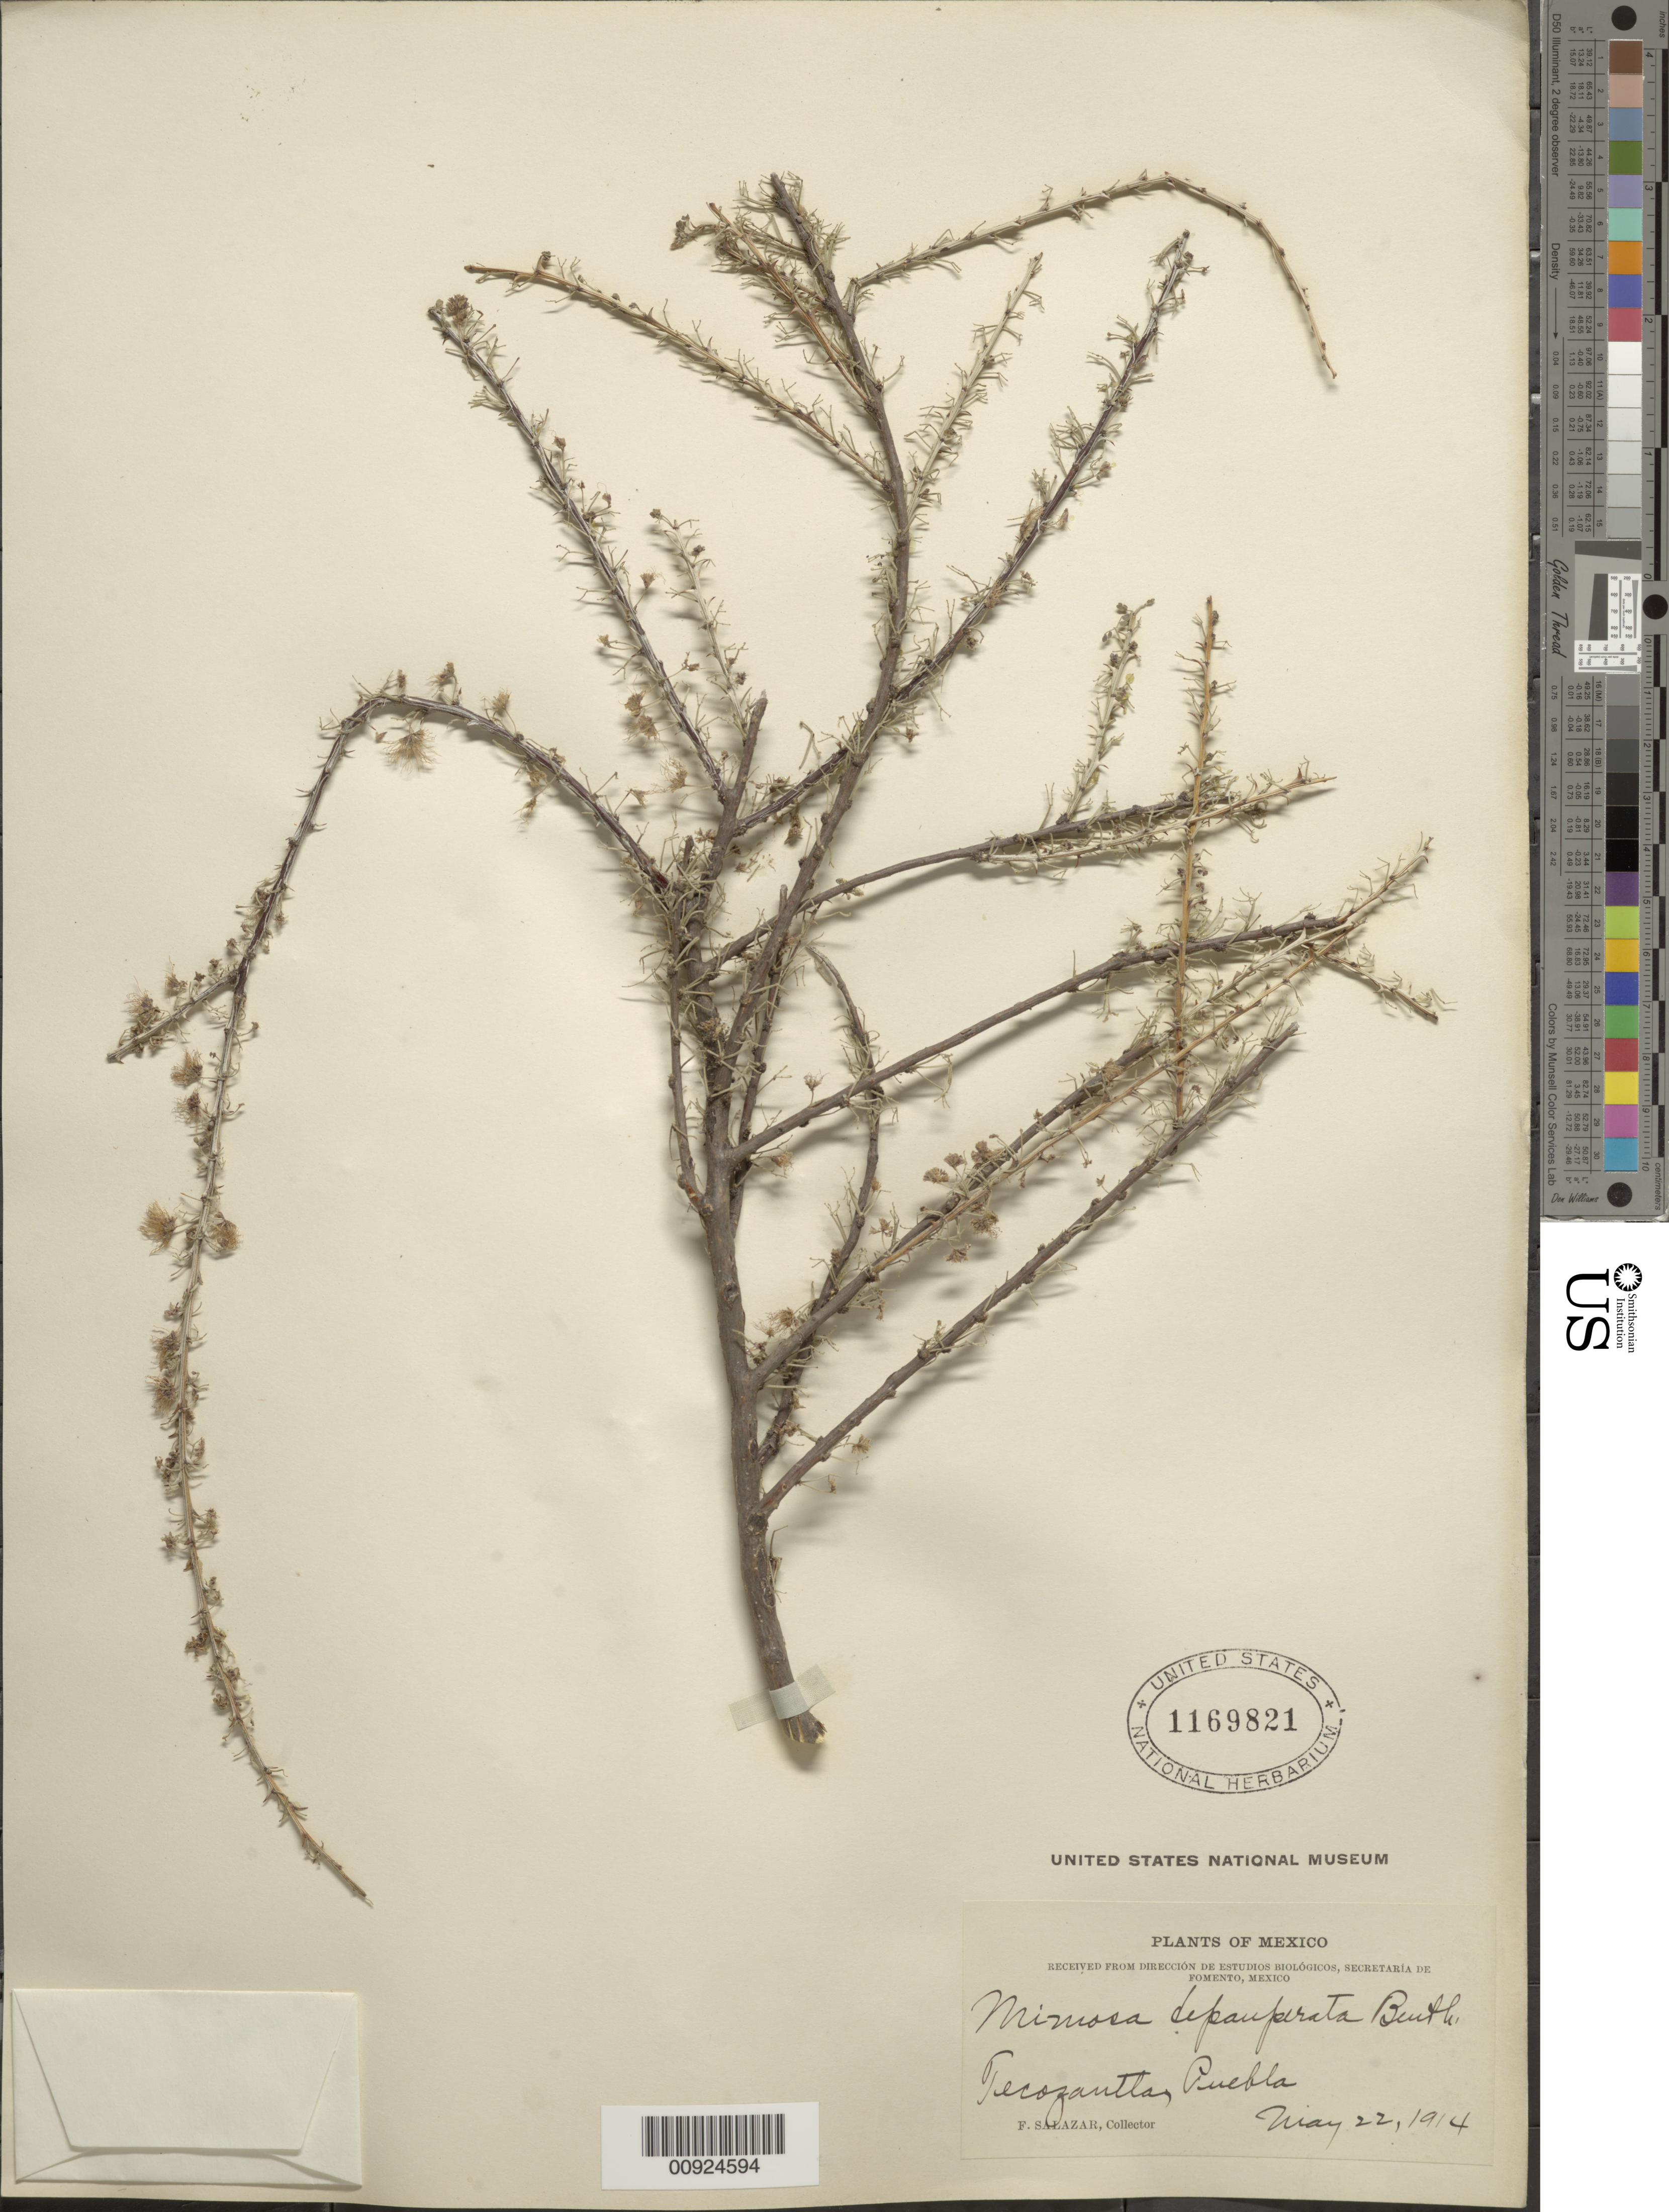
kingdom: Plantae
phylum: Tracheophyta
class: Magnoliopsida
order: Fabales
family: Fabaceae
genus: Mimosa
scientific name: Mimosa depauperata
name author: Benth.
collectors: F. Salazar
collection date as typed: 22 May 1914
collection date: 1914-05-22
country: Mexico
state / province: Puebla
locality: Tecozautla, Puebla.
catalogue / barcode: US 1169821